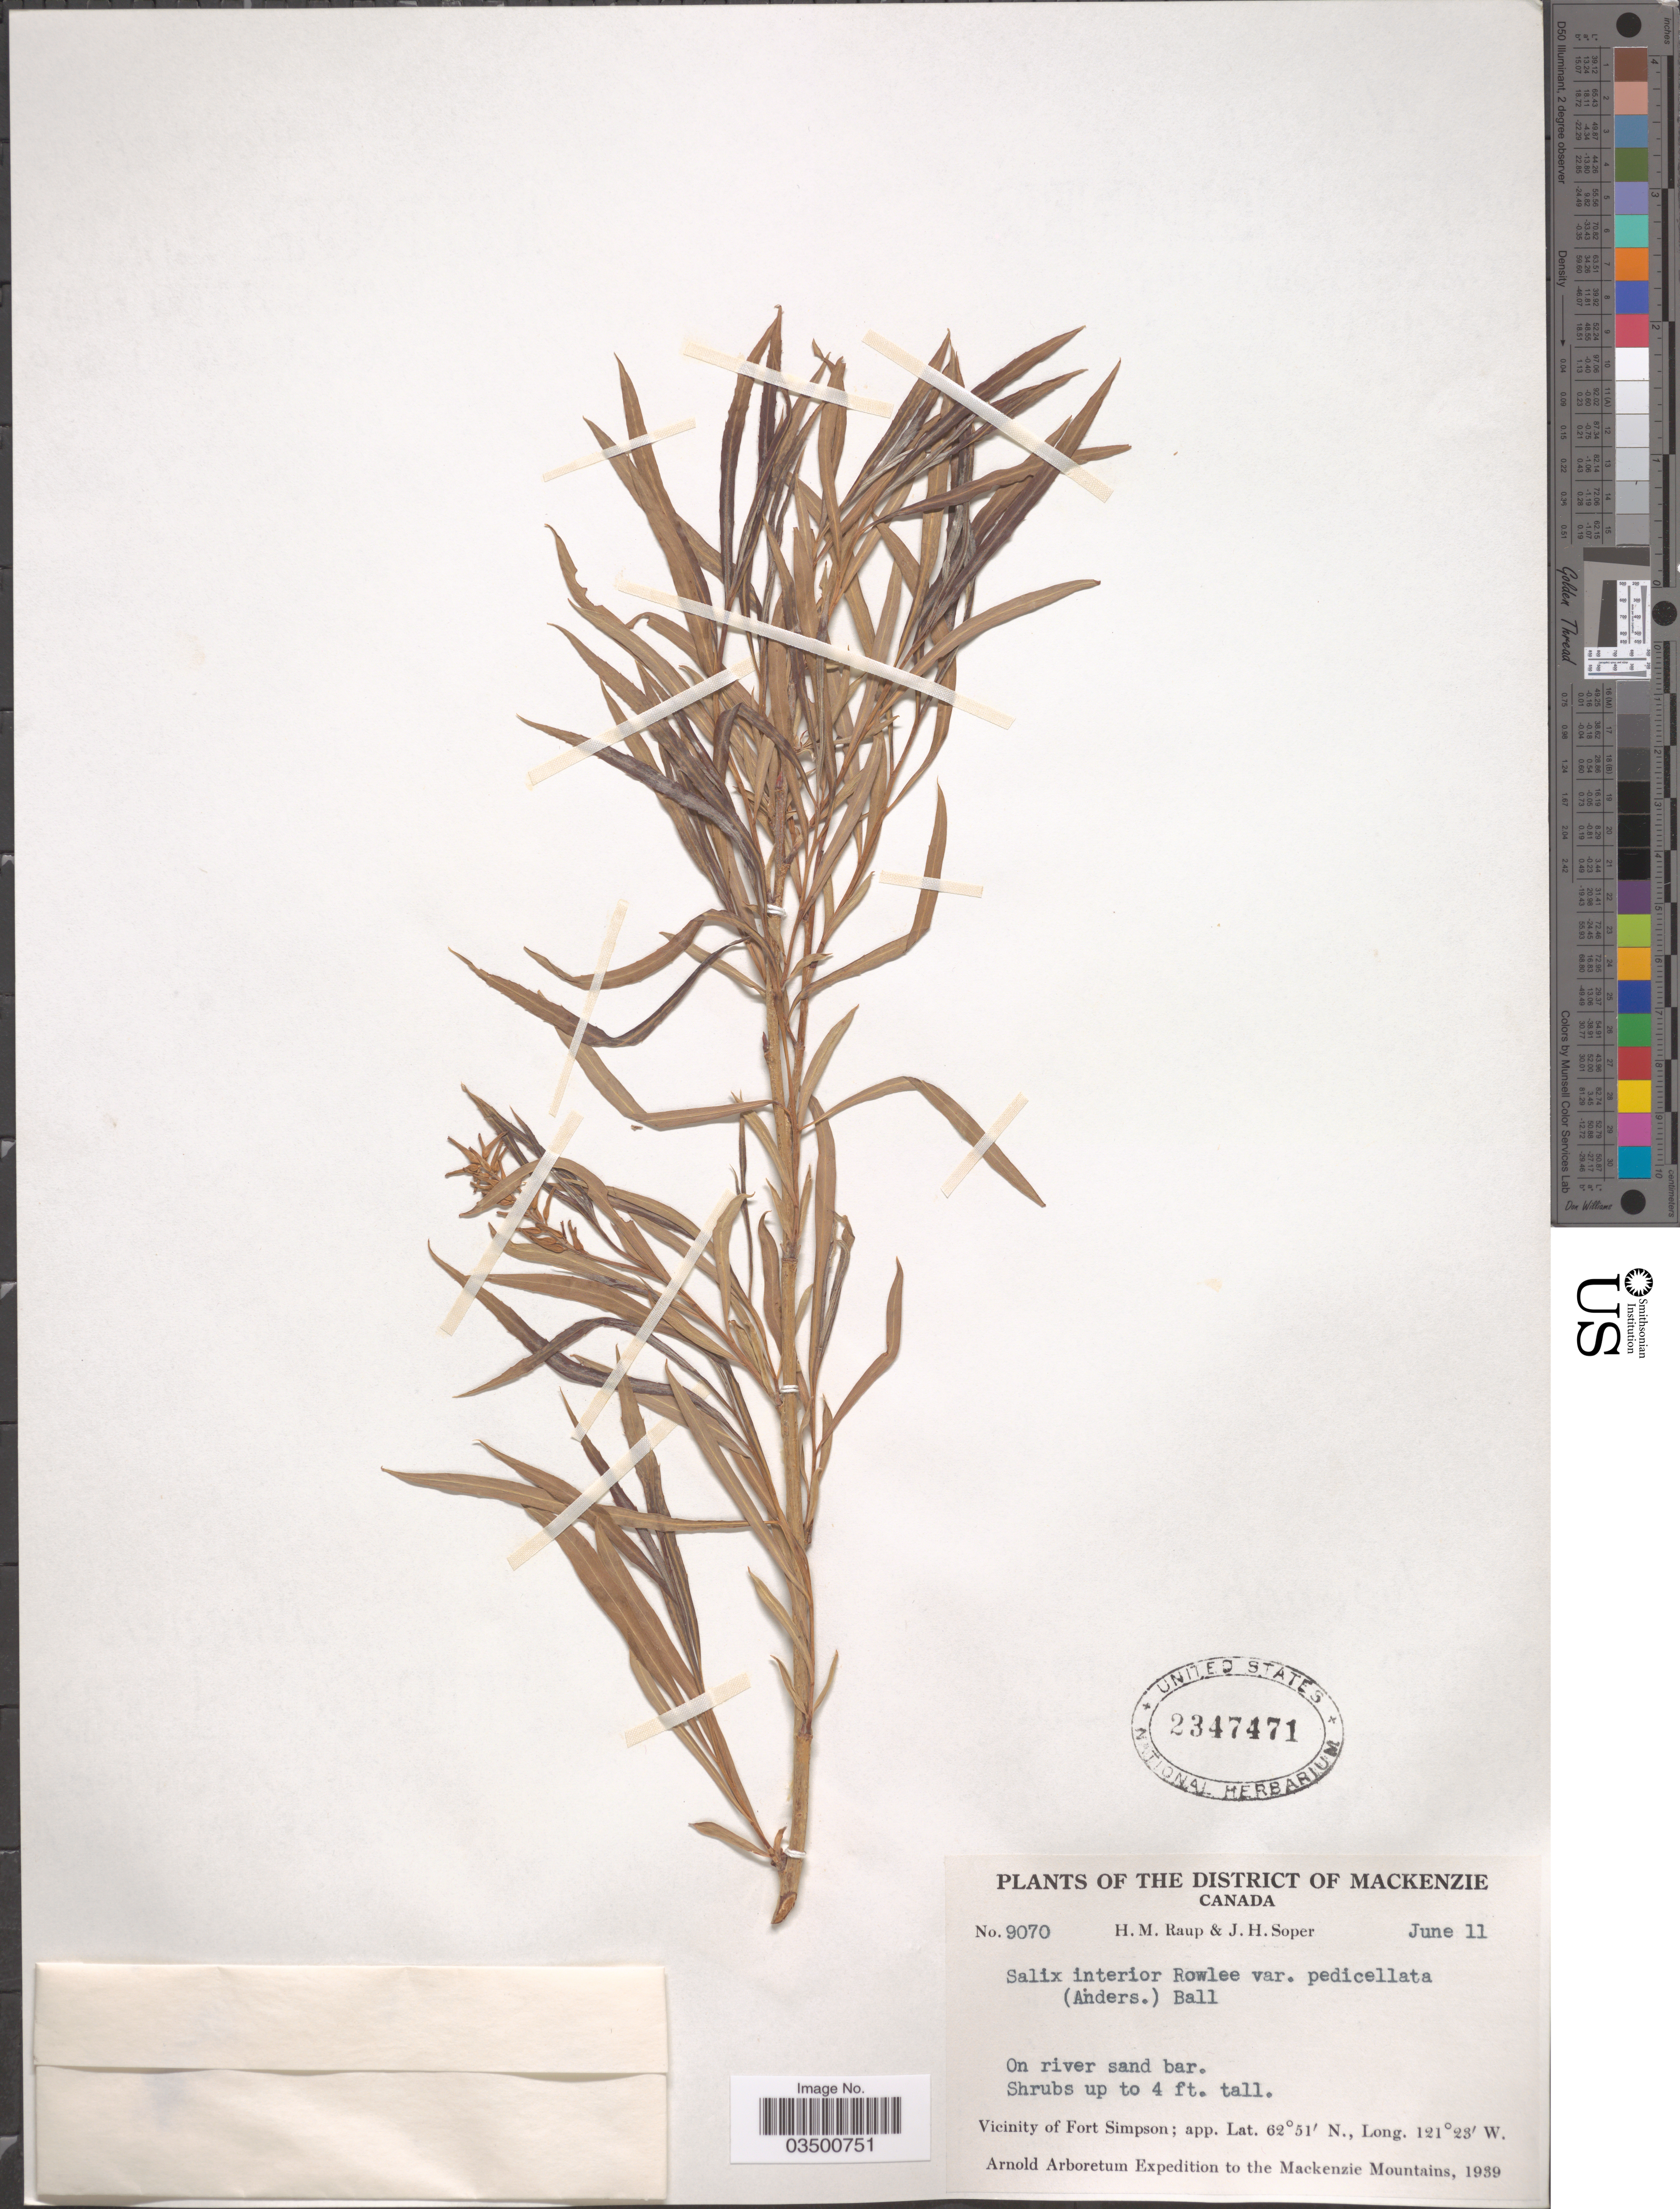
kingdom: Plantae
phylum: Tracheophyta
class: Magnoliopsida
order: Malpighiales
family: Salicaceae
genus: Salix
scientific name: Salix interior var. pedicellata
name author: (Andersson) C.R. Ball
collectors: H. Raup & J. H. Soper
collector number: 9070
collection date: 1939-06-11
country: Canada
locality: The District of Mackenzie. On river sand bar. Vicinity of Fort Simpson. Mackenzie Mountains.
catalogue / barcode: US 2347471